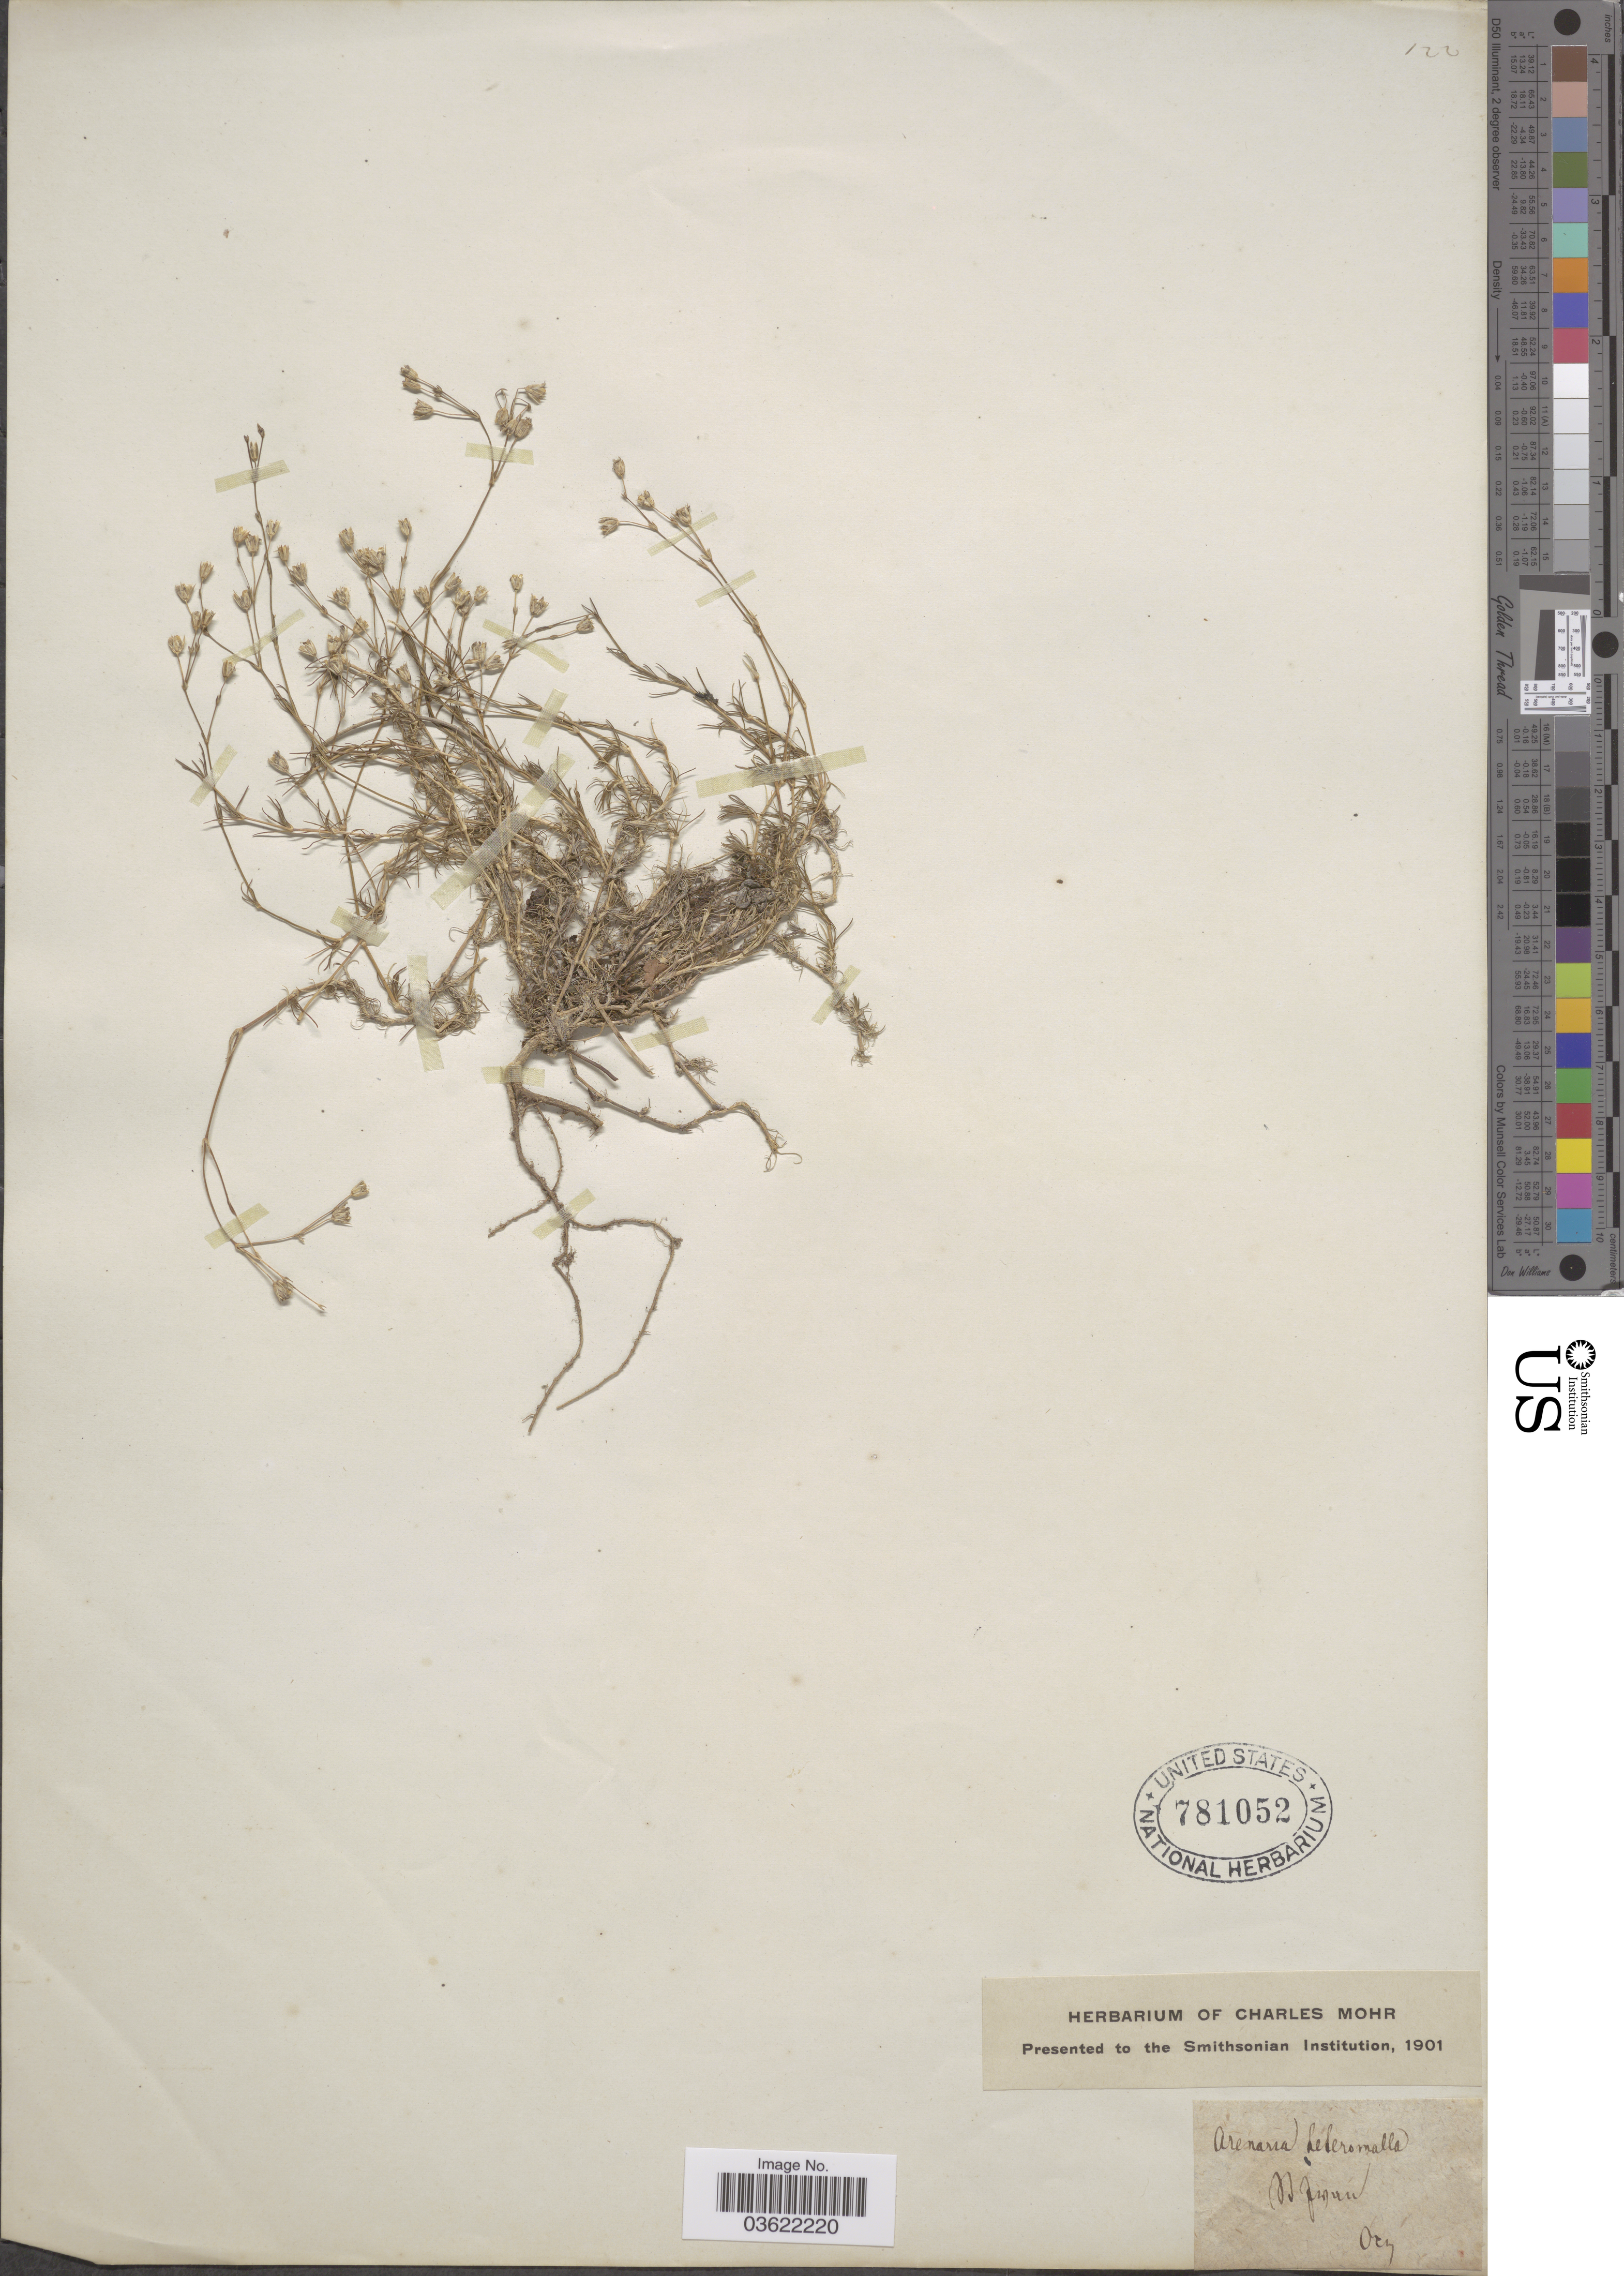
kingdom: Plantae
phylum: Tracheophyta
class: Magnoliopsida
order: Caryophyllales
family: Caryophyllaceae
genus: Arenaria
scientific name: Arenaria heteromalla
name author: Pers.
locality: B frouan. [interpreted]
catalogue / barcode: US 781052